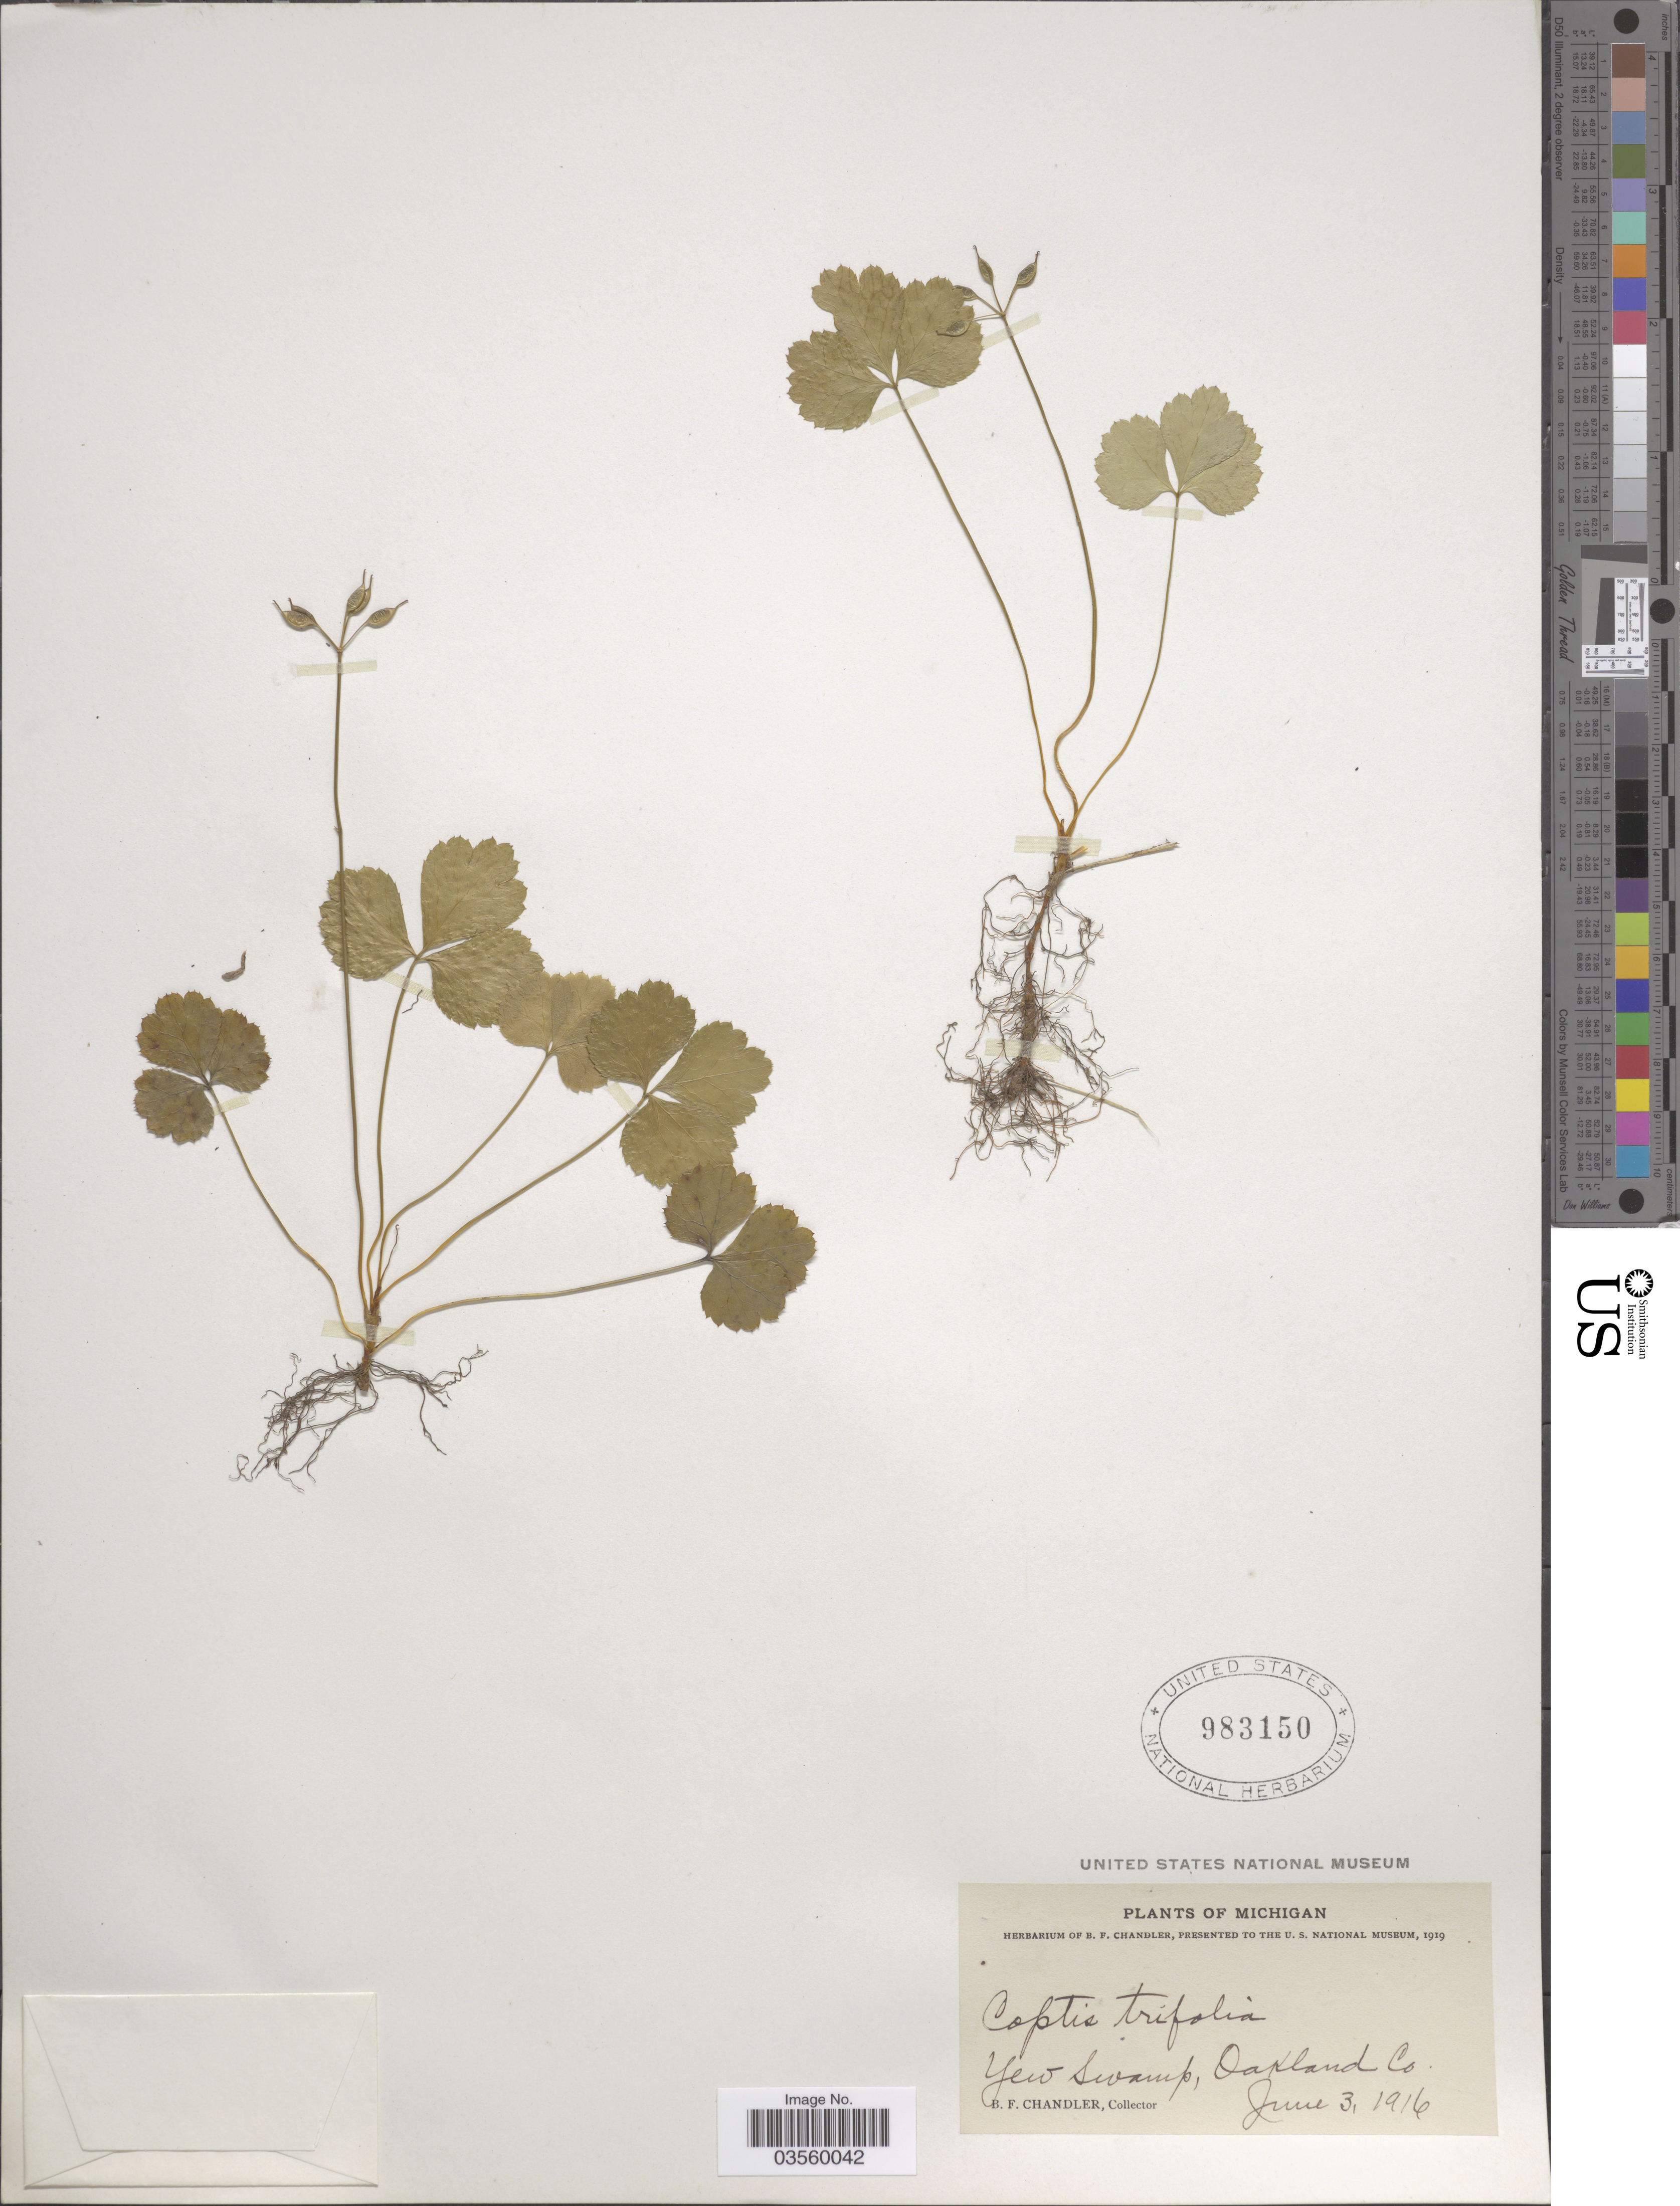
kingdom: Plantae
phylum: Tracheophyta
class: Magnoliopsida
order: Ranunculales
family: Ranunculaceae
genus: Coptis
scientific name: Coptis trifolia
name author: (L.) Salisb.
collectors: B. F. Chandler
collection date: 1916-06-03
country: United States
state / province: Michigan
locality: Yew Swamp, Oakland Co.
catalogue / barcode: US 983150